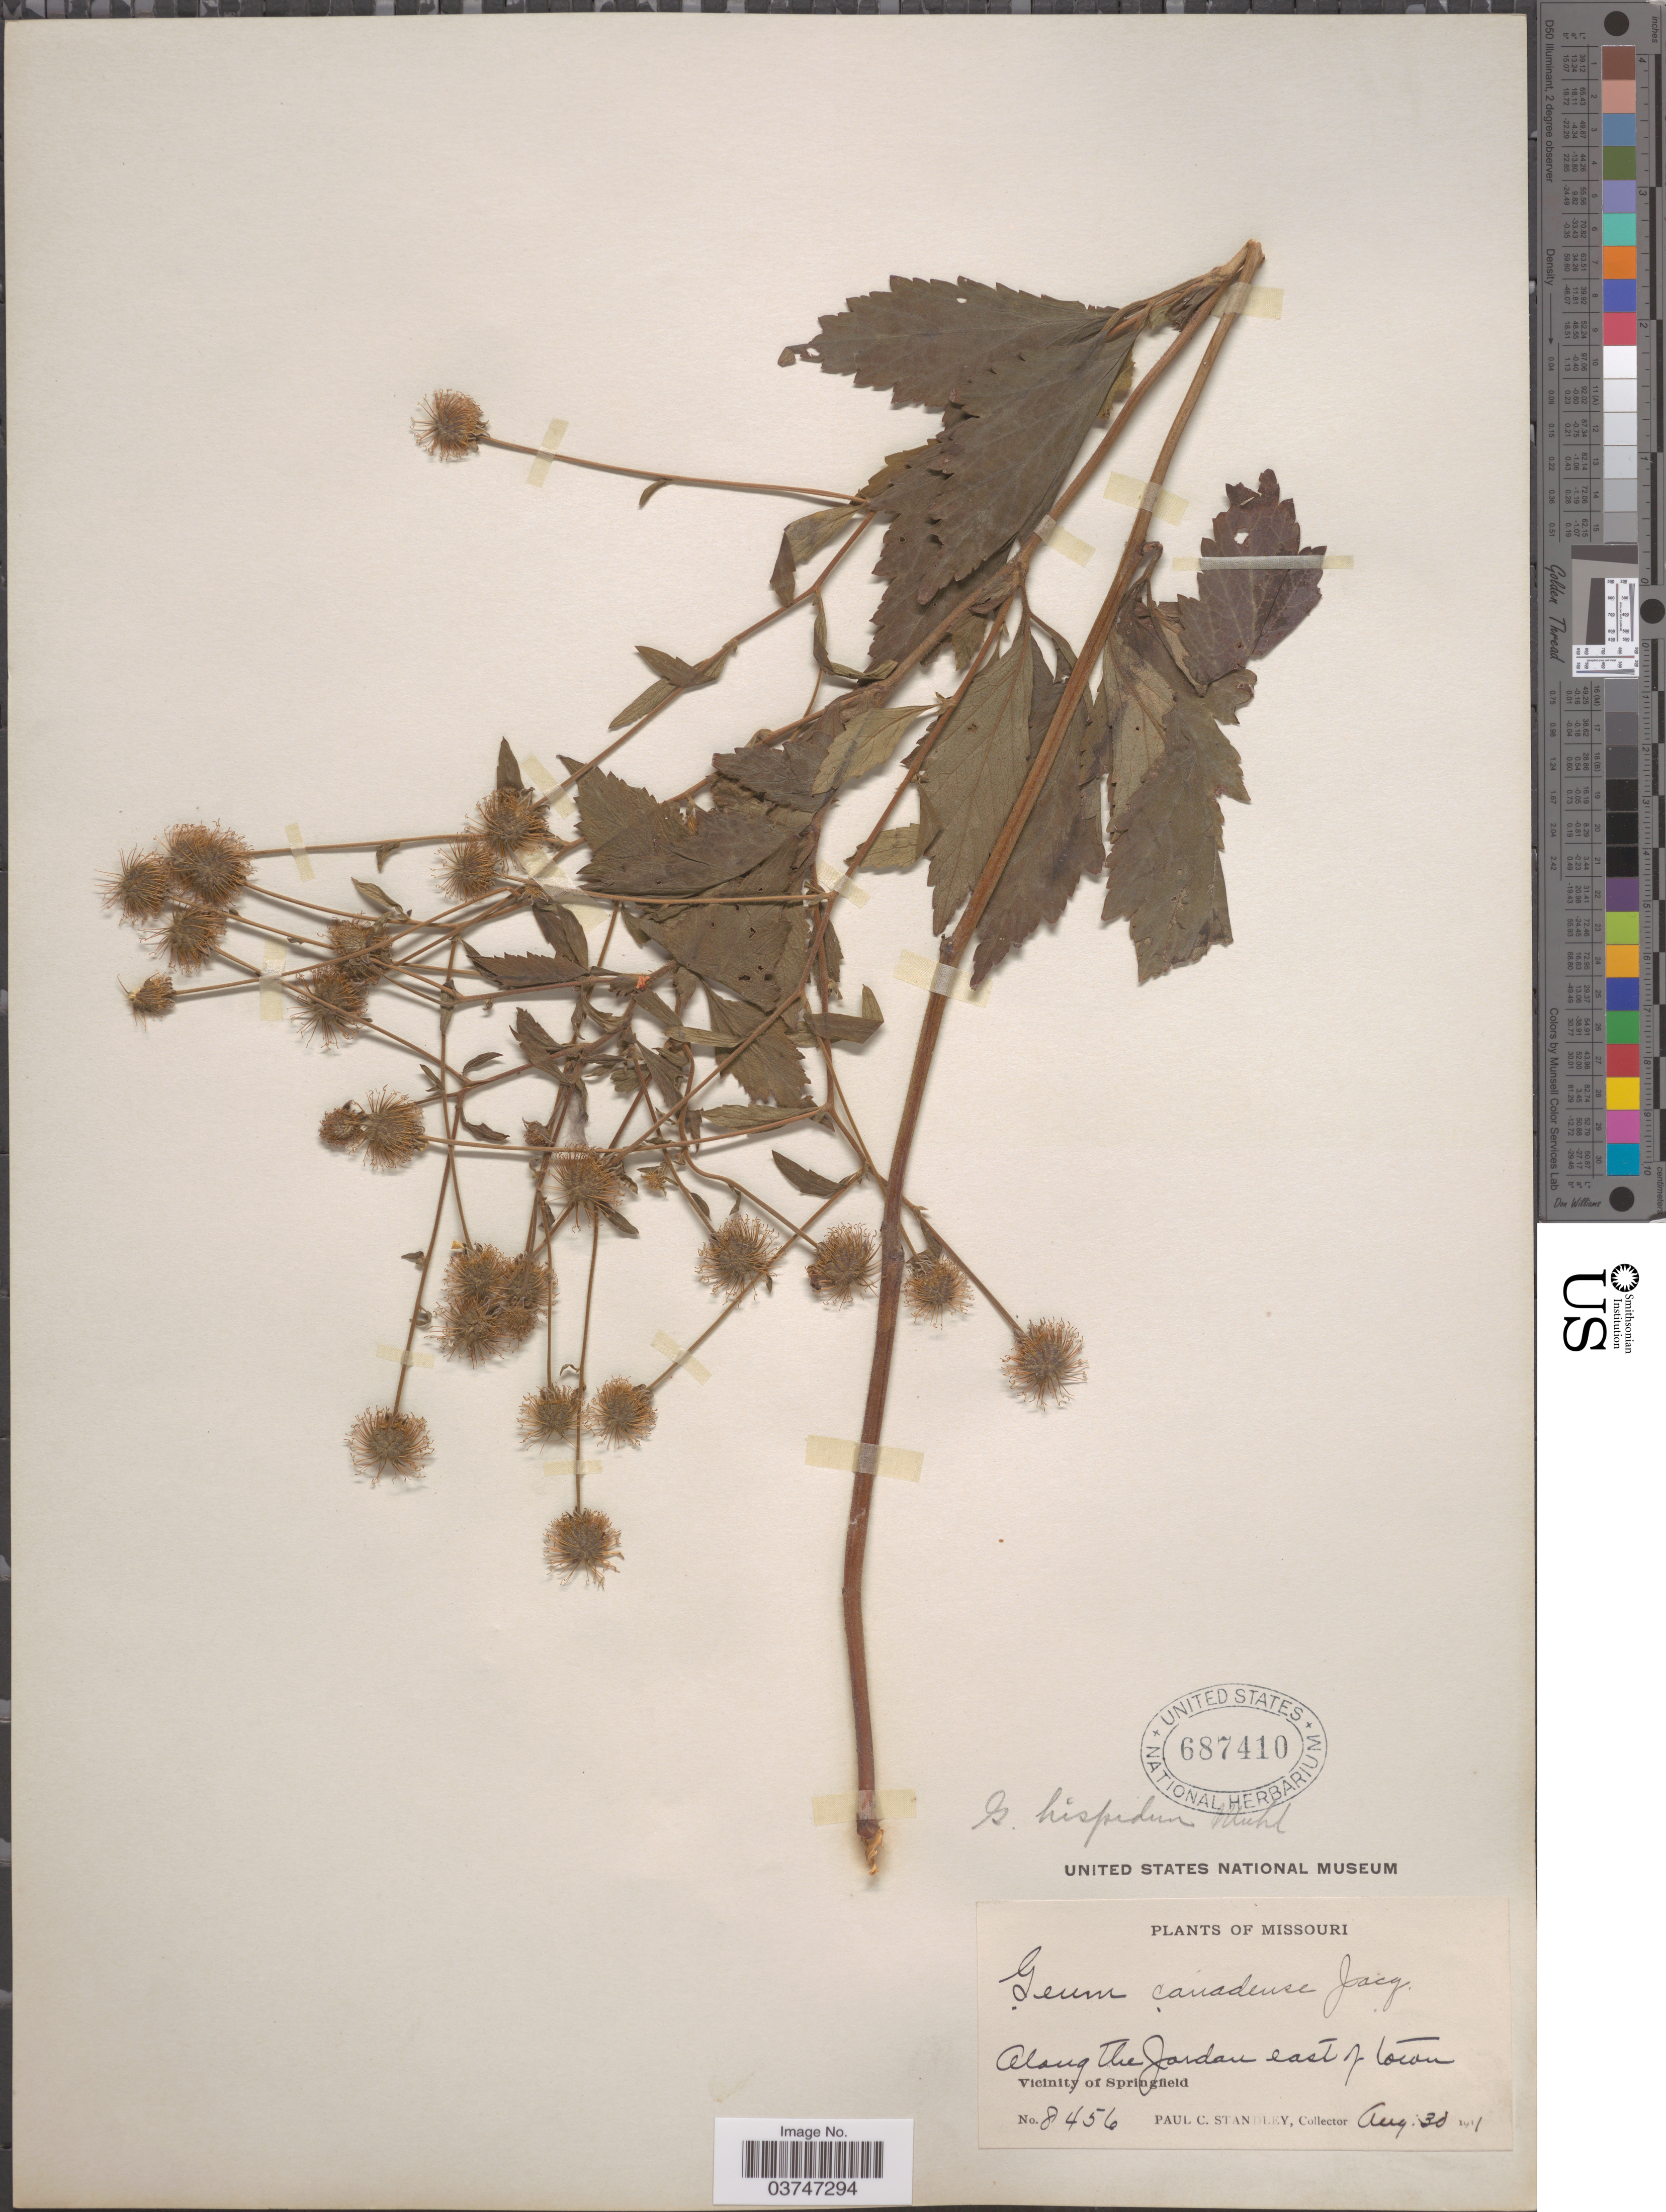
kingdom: Plantae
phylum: Tracheophyta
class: Magnoliopsida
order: Rosales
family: Rosaceae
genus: Geum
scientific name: Geum canadense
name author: Jacq.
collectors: P. C. Standley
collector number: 8456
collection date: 1911-08-30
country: United States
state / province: Missouri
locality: Along the Jordan east of tocan. Vicinity of Springfield.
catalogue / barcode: US 687410